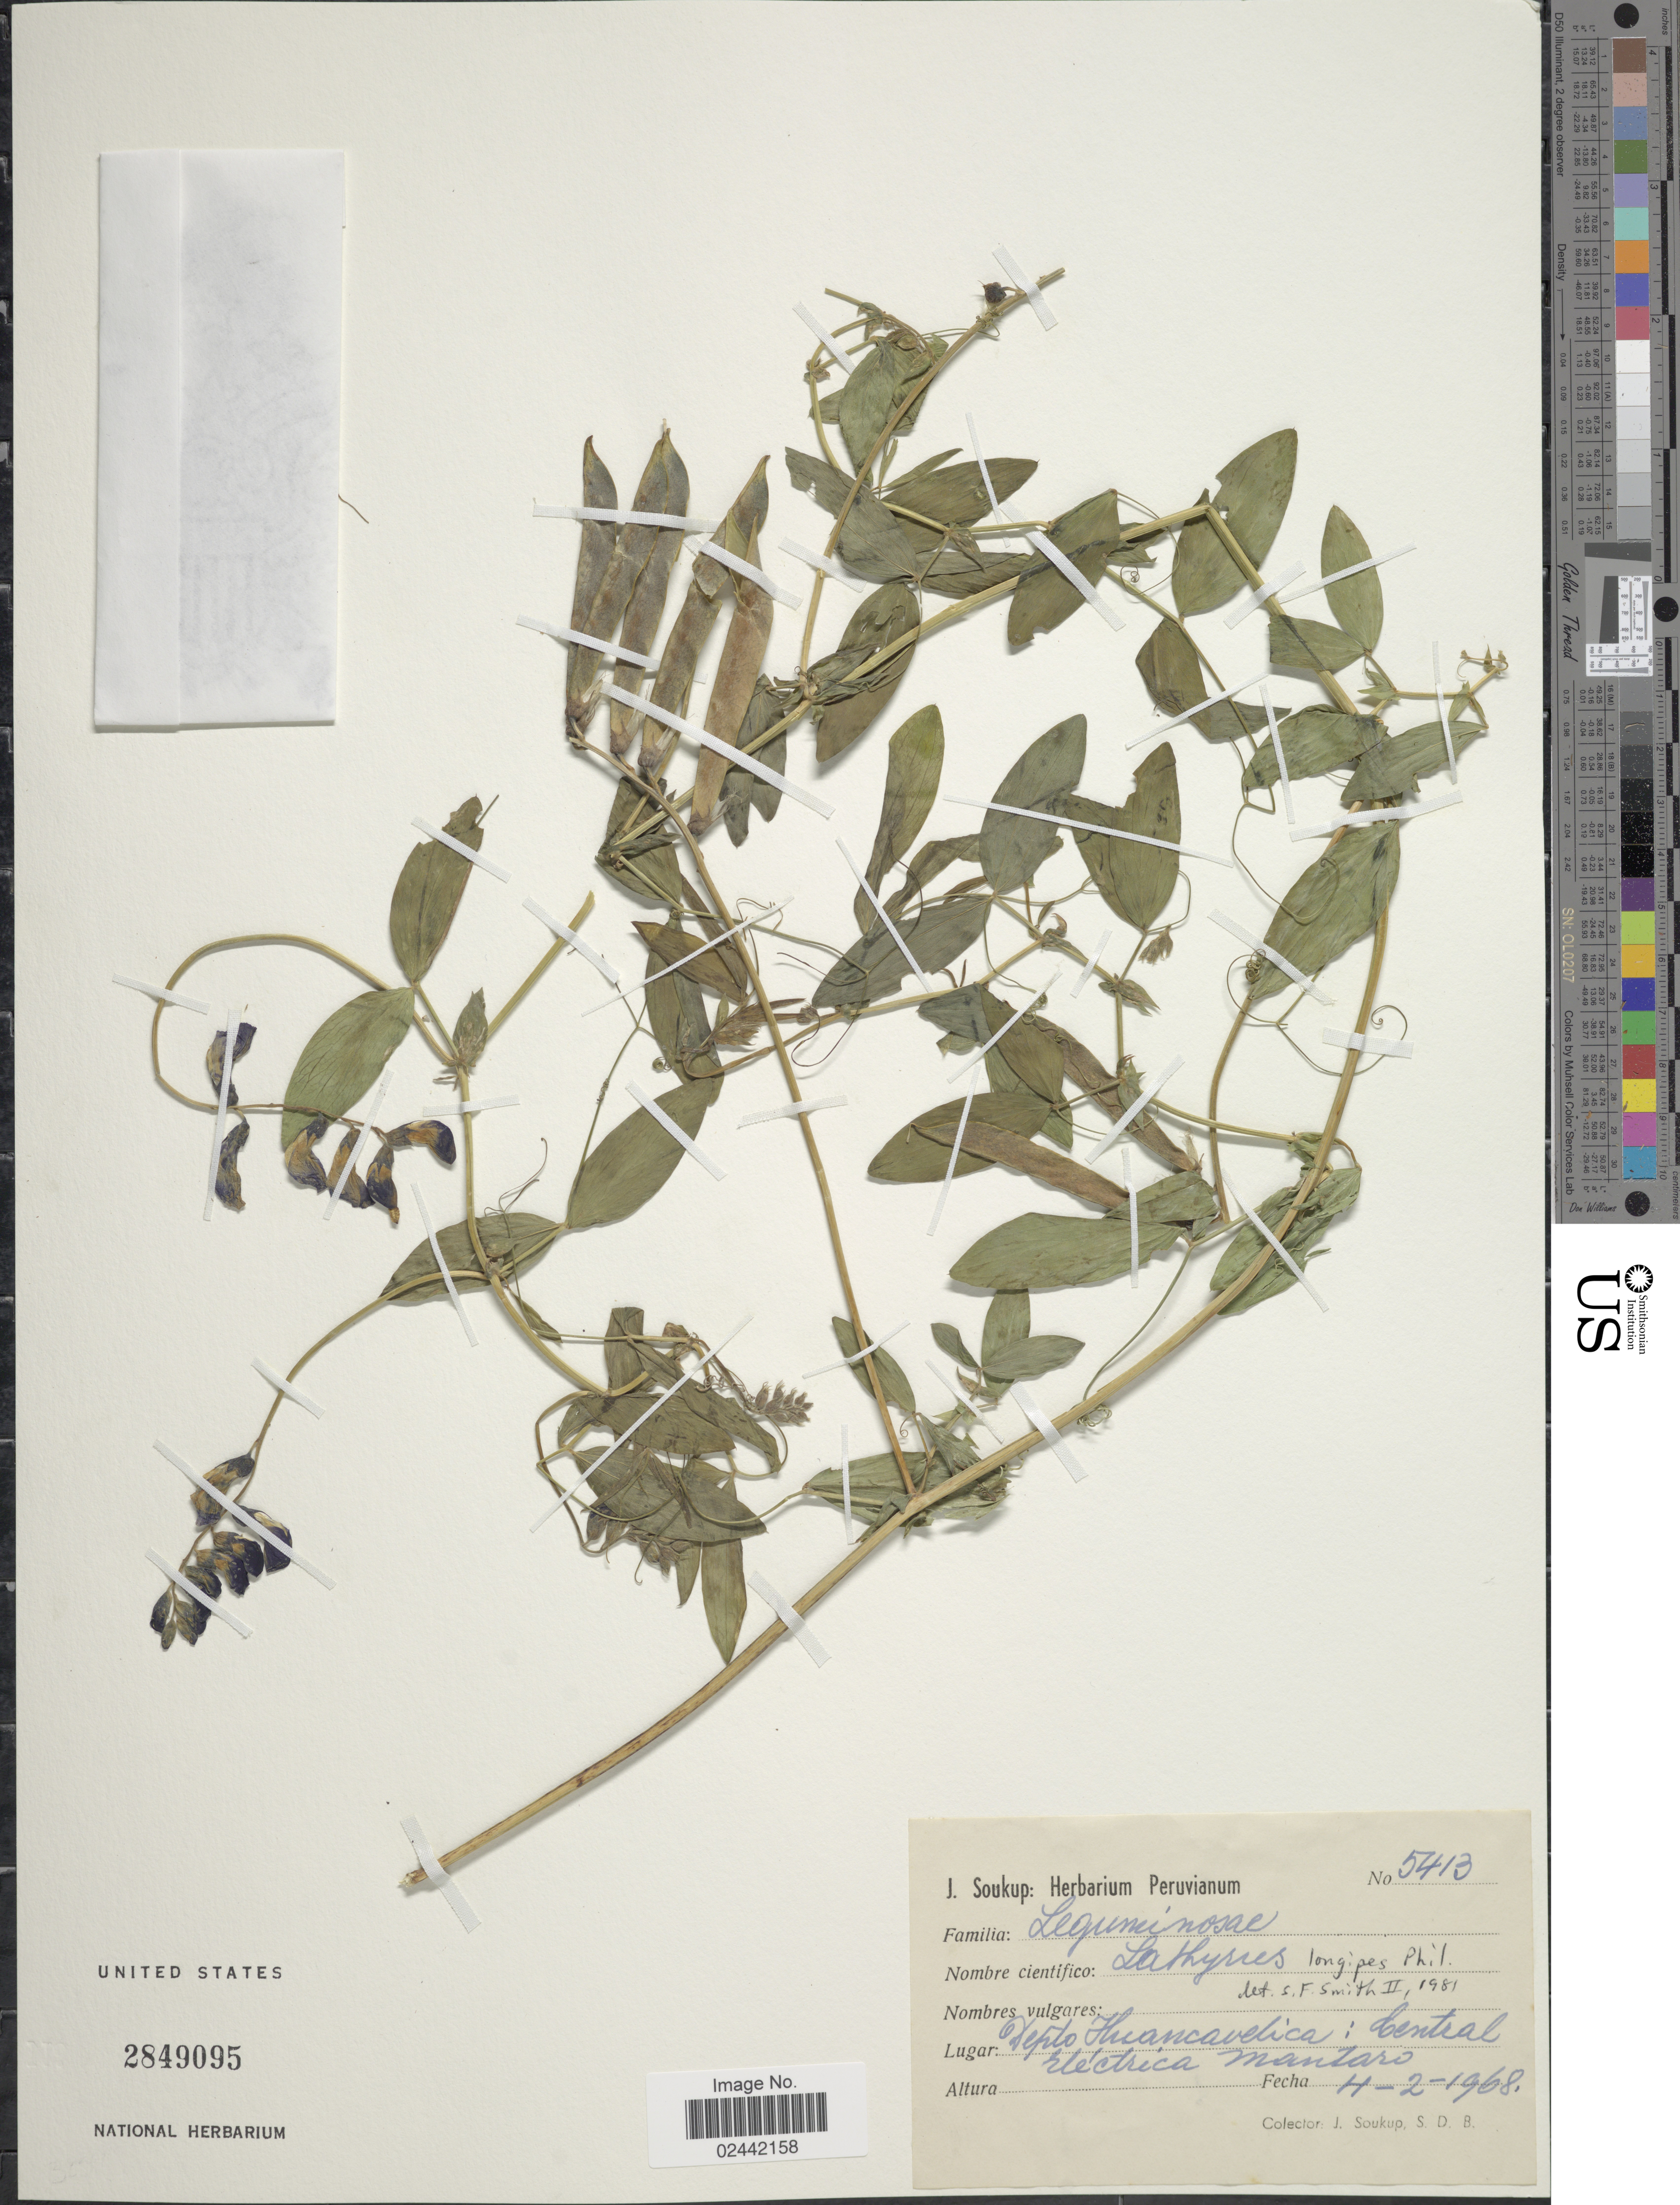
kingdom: Plantae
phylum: Tracheophyta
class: Magnoliopsida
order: Fabales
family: Fabaceae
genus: Lathyrus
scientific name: Lathyrus longipes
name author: Phil.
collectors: J. Soukop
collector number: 5413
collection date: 1968-02-04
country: Peru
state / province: Huancavelica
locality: Central Electrica Mantaro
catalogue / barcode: US 2849095